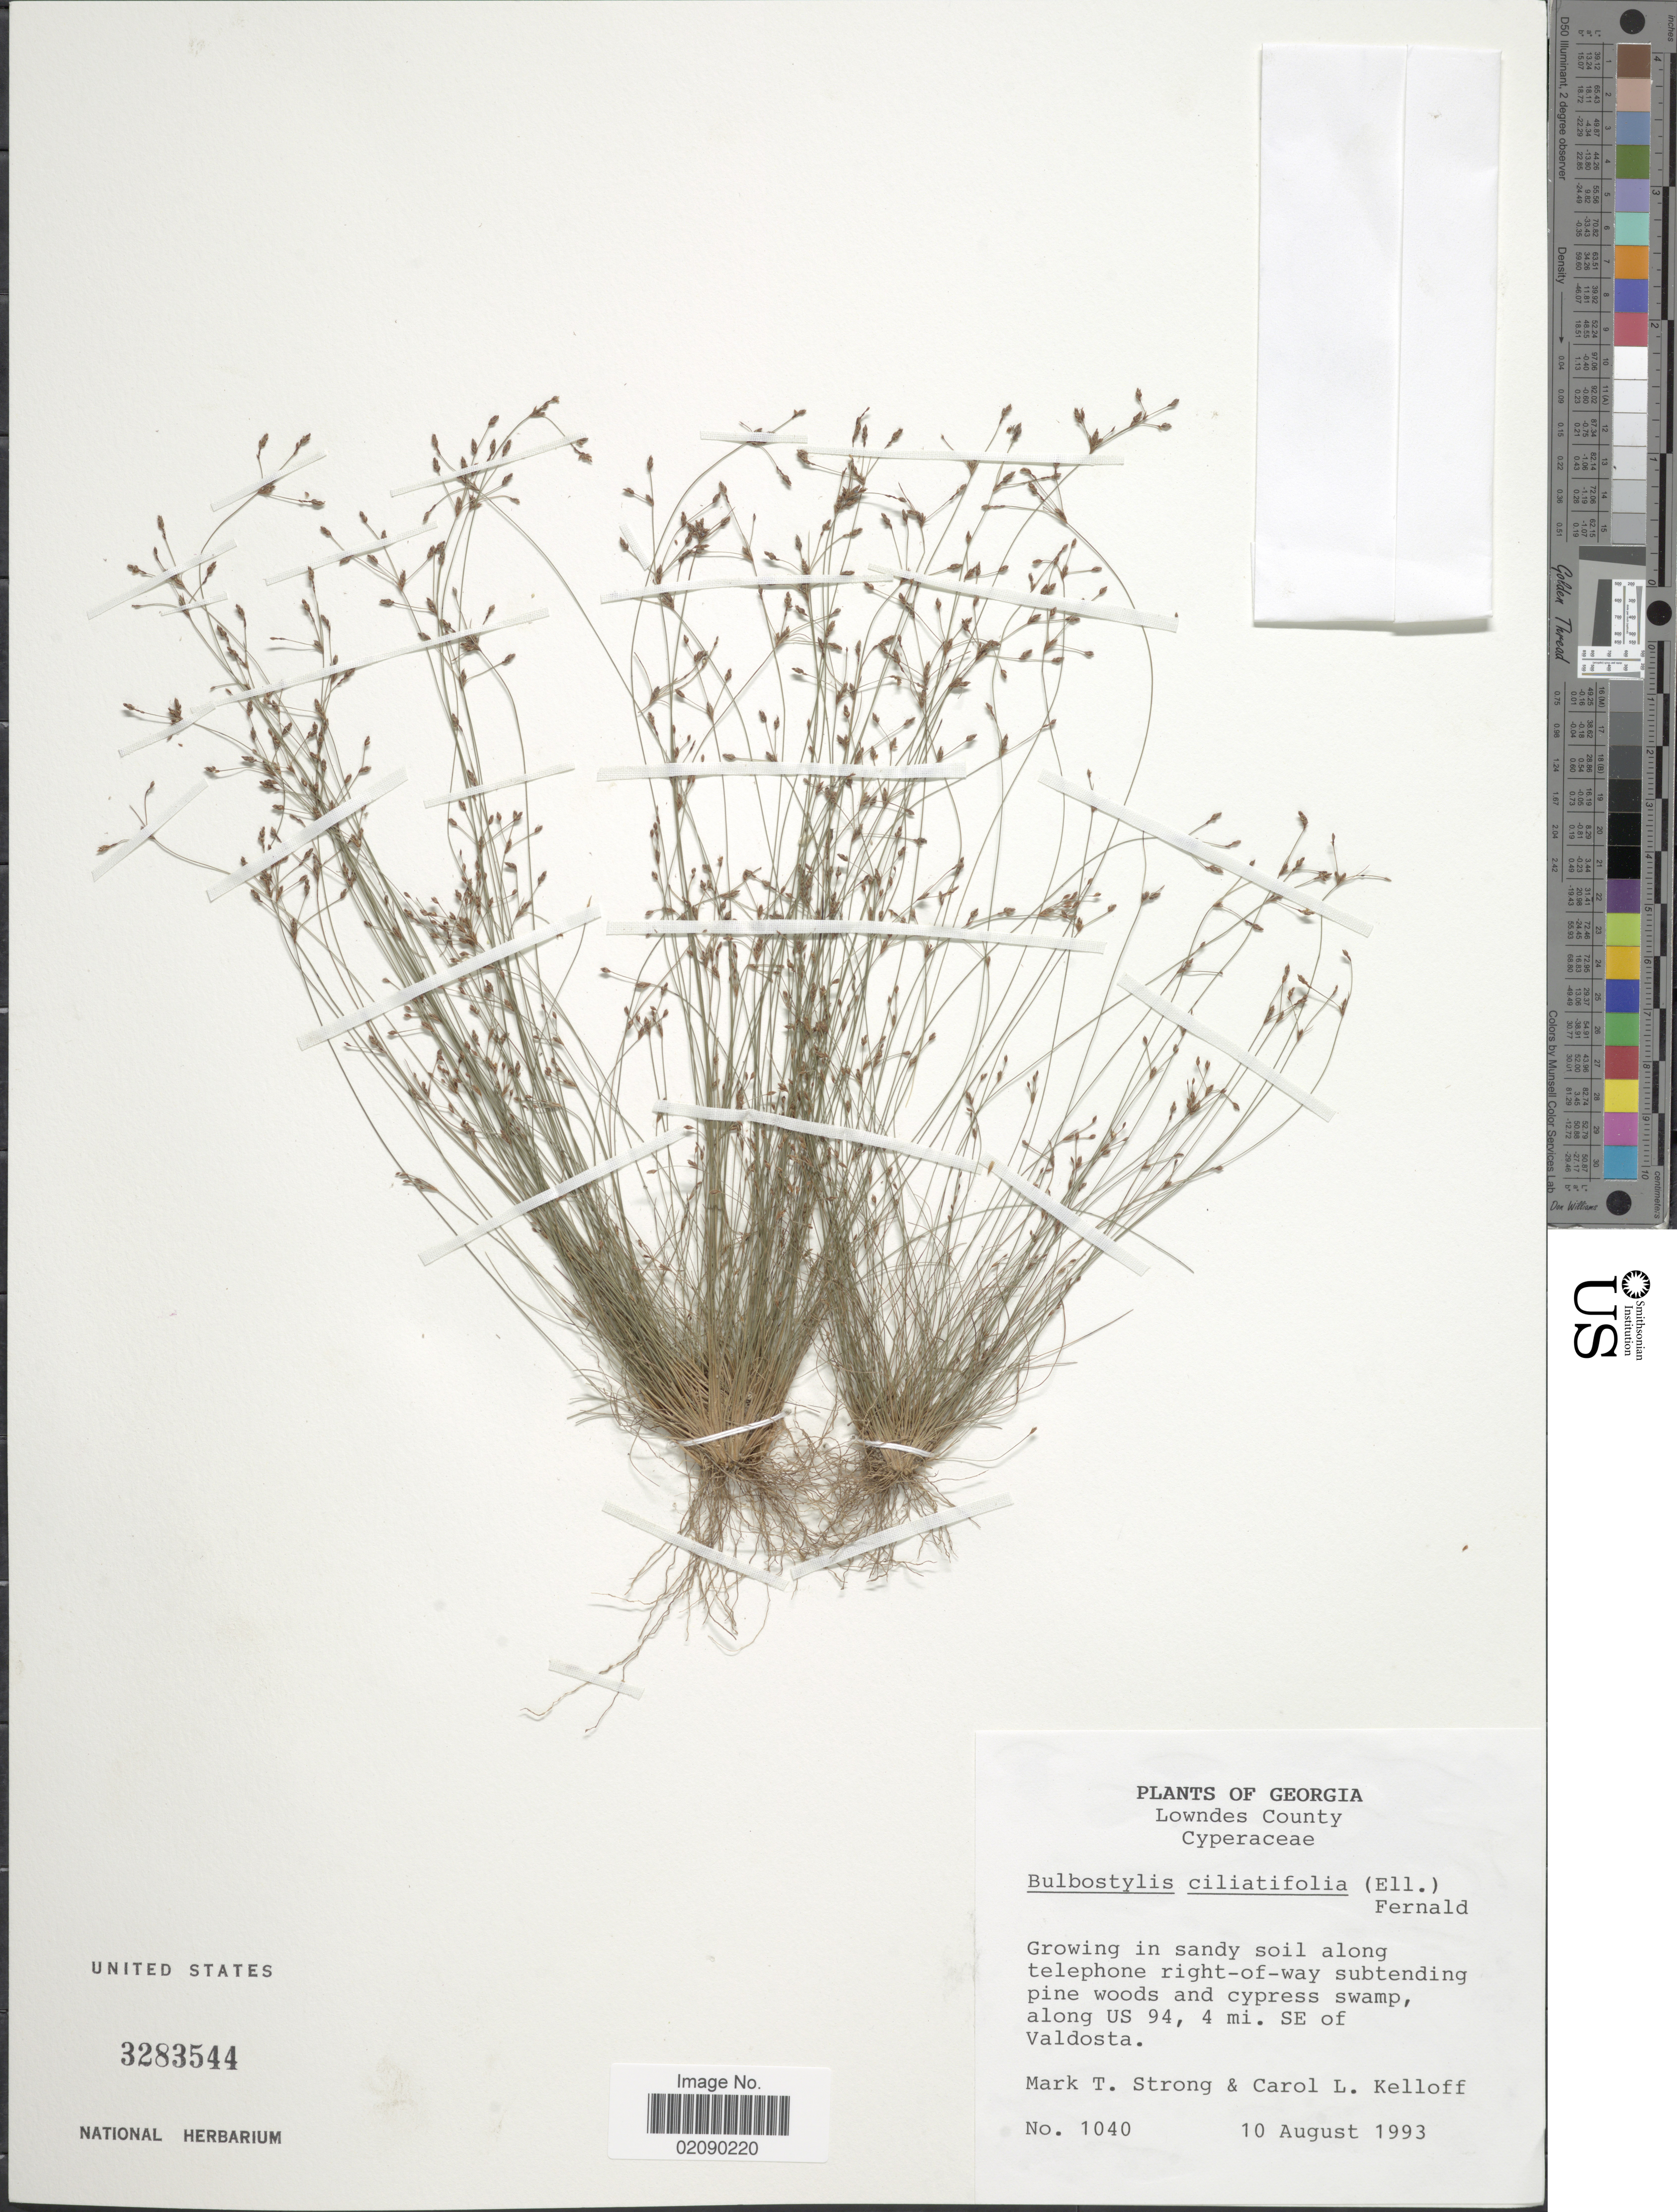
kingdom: Plantae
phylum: Tracheophyta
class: Liliopsida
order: Poales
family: Cyperaceae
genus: Bulbostylis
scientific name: Bulbostylis ciliatifolia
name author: (Elliott) Fernald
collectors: M. T. Strong & C. L. Kelloff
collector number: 1040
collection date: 1993-08-10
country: United States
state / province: Georgia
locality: Lowndes County. along US 94, 4 mi. SE of Valdosta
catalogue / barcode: US 3283544